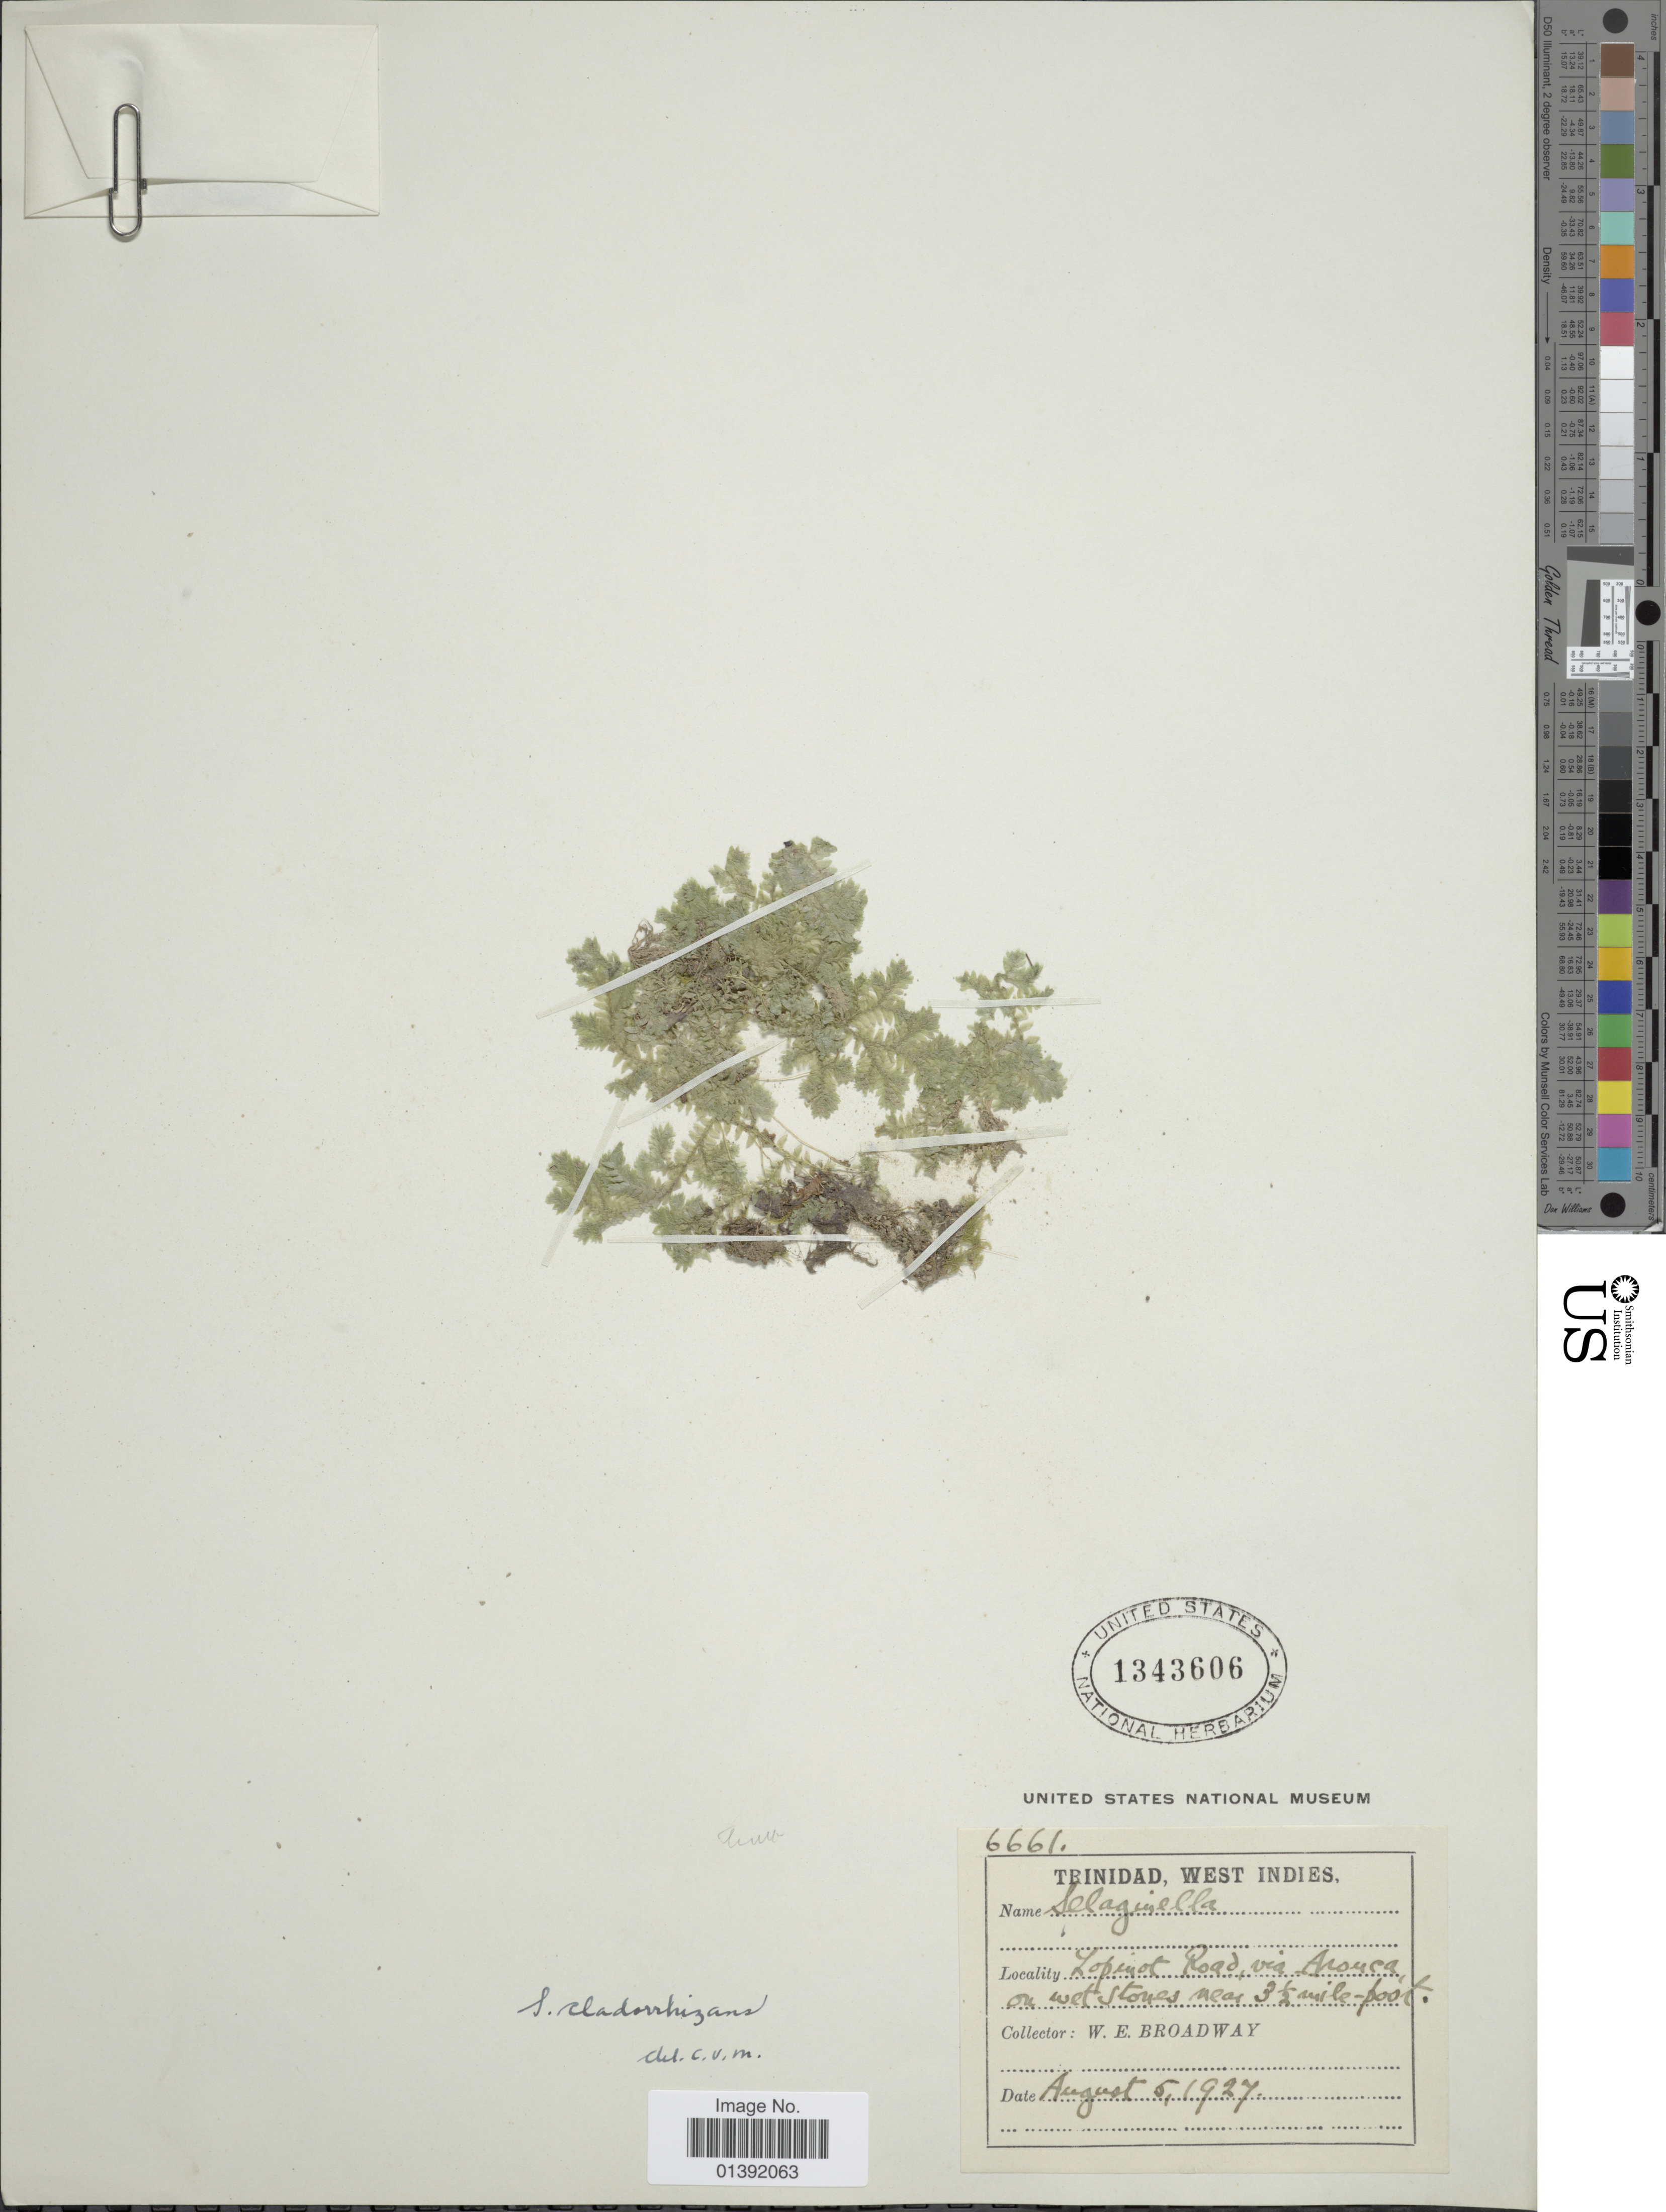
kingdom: Plantae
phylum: Tracheophyta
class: Lycopodiopsida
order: Selaginellales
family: Selaginellaceae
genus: Selaginella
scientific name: Selaginella tenella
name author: (P. Beauv.) Spring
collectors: W. E. Broadway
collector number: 6661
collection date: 1927-08-05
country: Trinidad and Tobago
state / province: Trinidad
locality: West Indies, Lopinot Road, via Arouca on wet stones near 3½ mile post..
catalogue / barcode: US 1343606